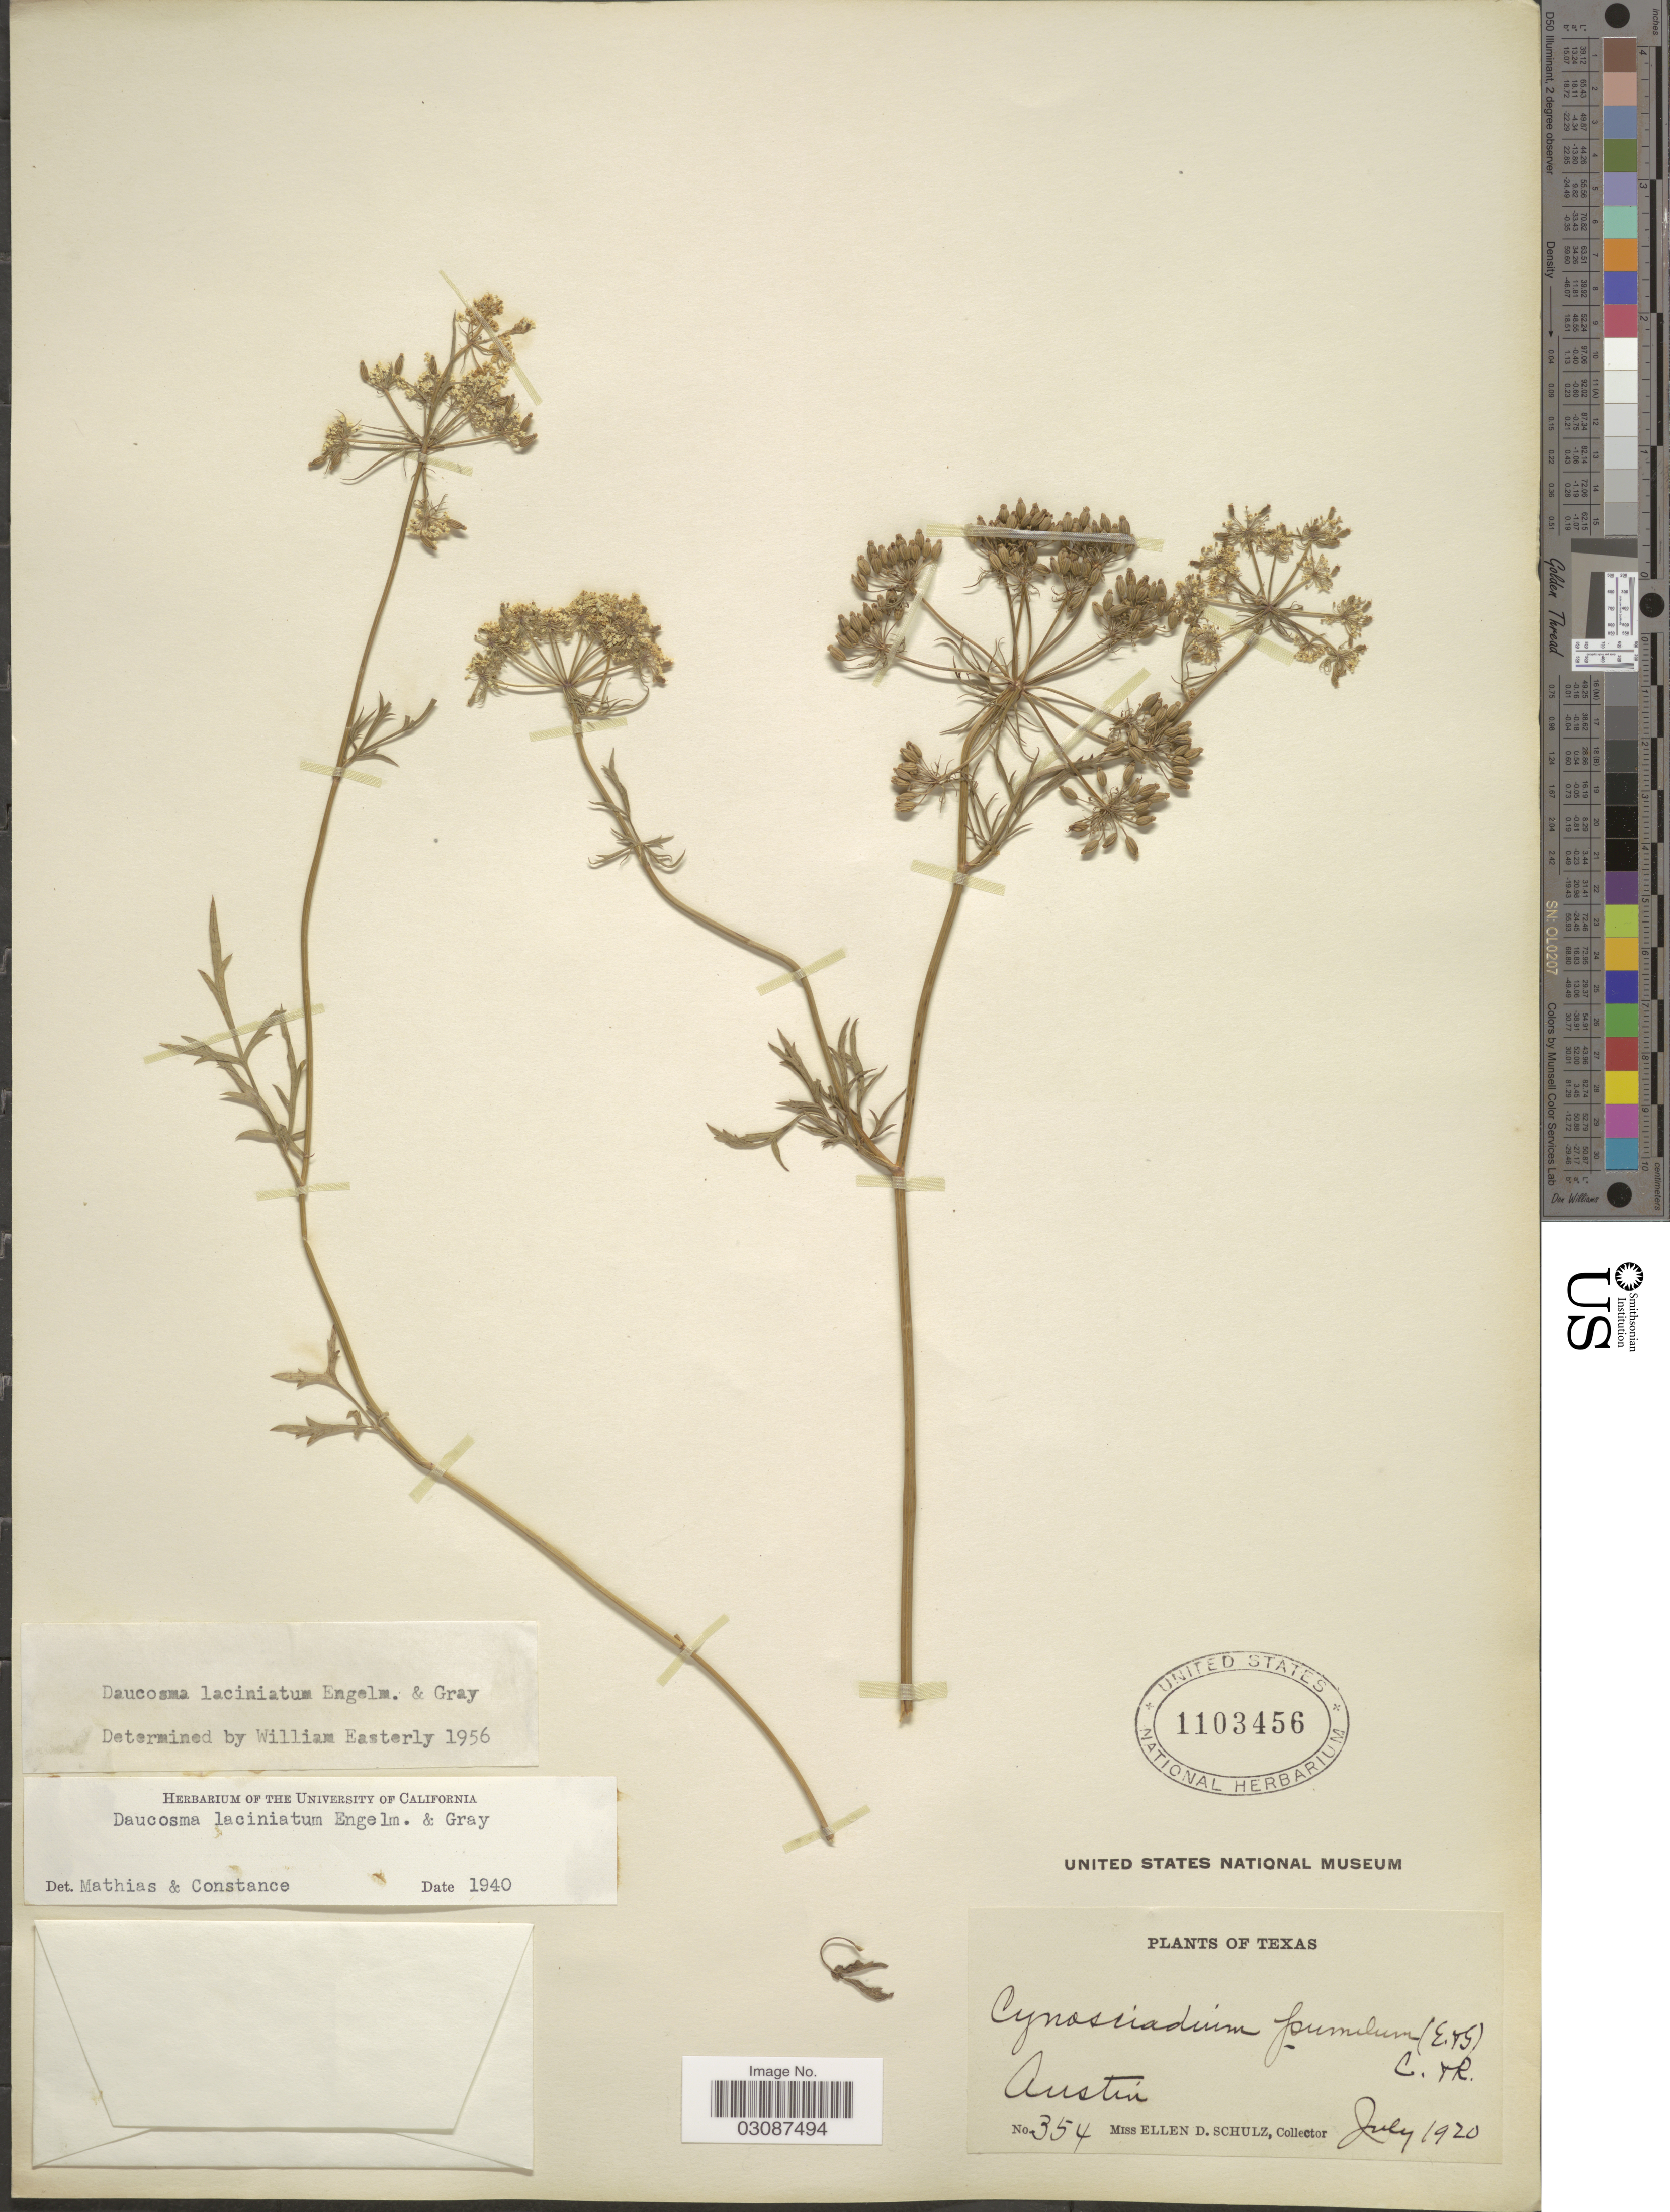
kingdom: Plantae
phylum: Tracheophyta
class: Magnoliopsida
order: Apiales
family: Apiaceae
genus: Daucosma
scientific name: Daucosma laciniata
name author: Engelm. & A. Gray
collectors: E. D. Schulz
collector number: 354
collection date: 1920-07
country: United States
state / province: Texas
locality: Austin.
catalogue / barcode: US 1103456